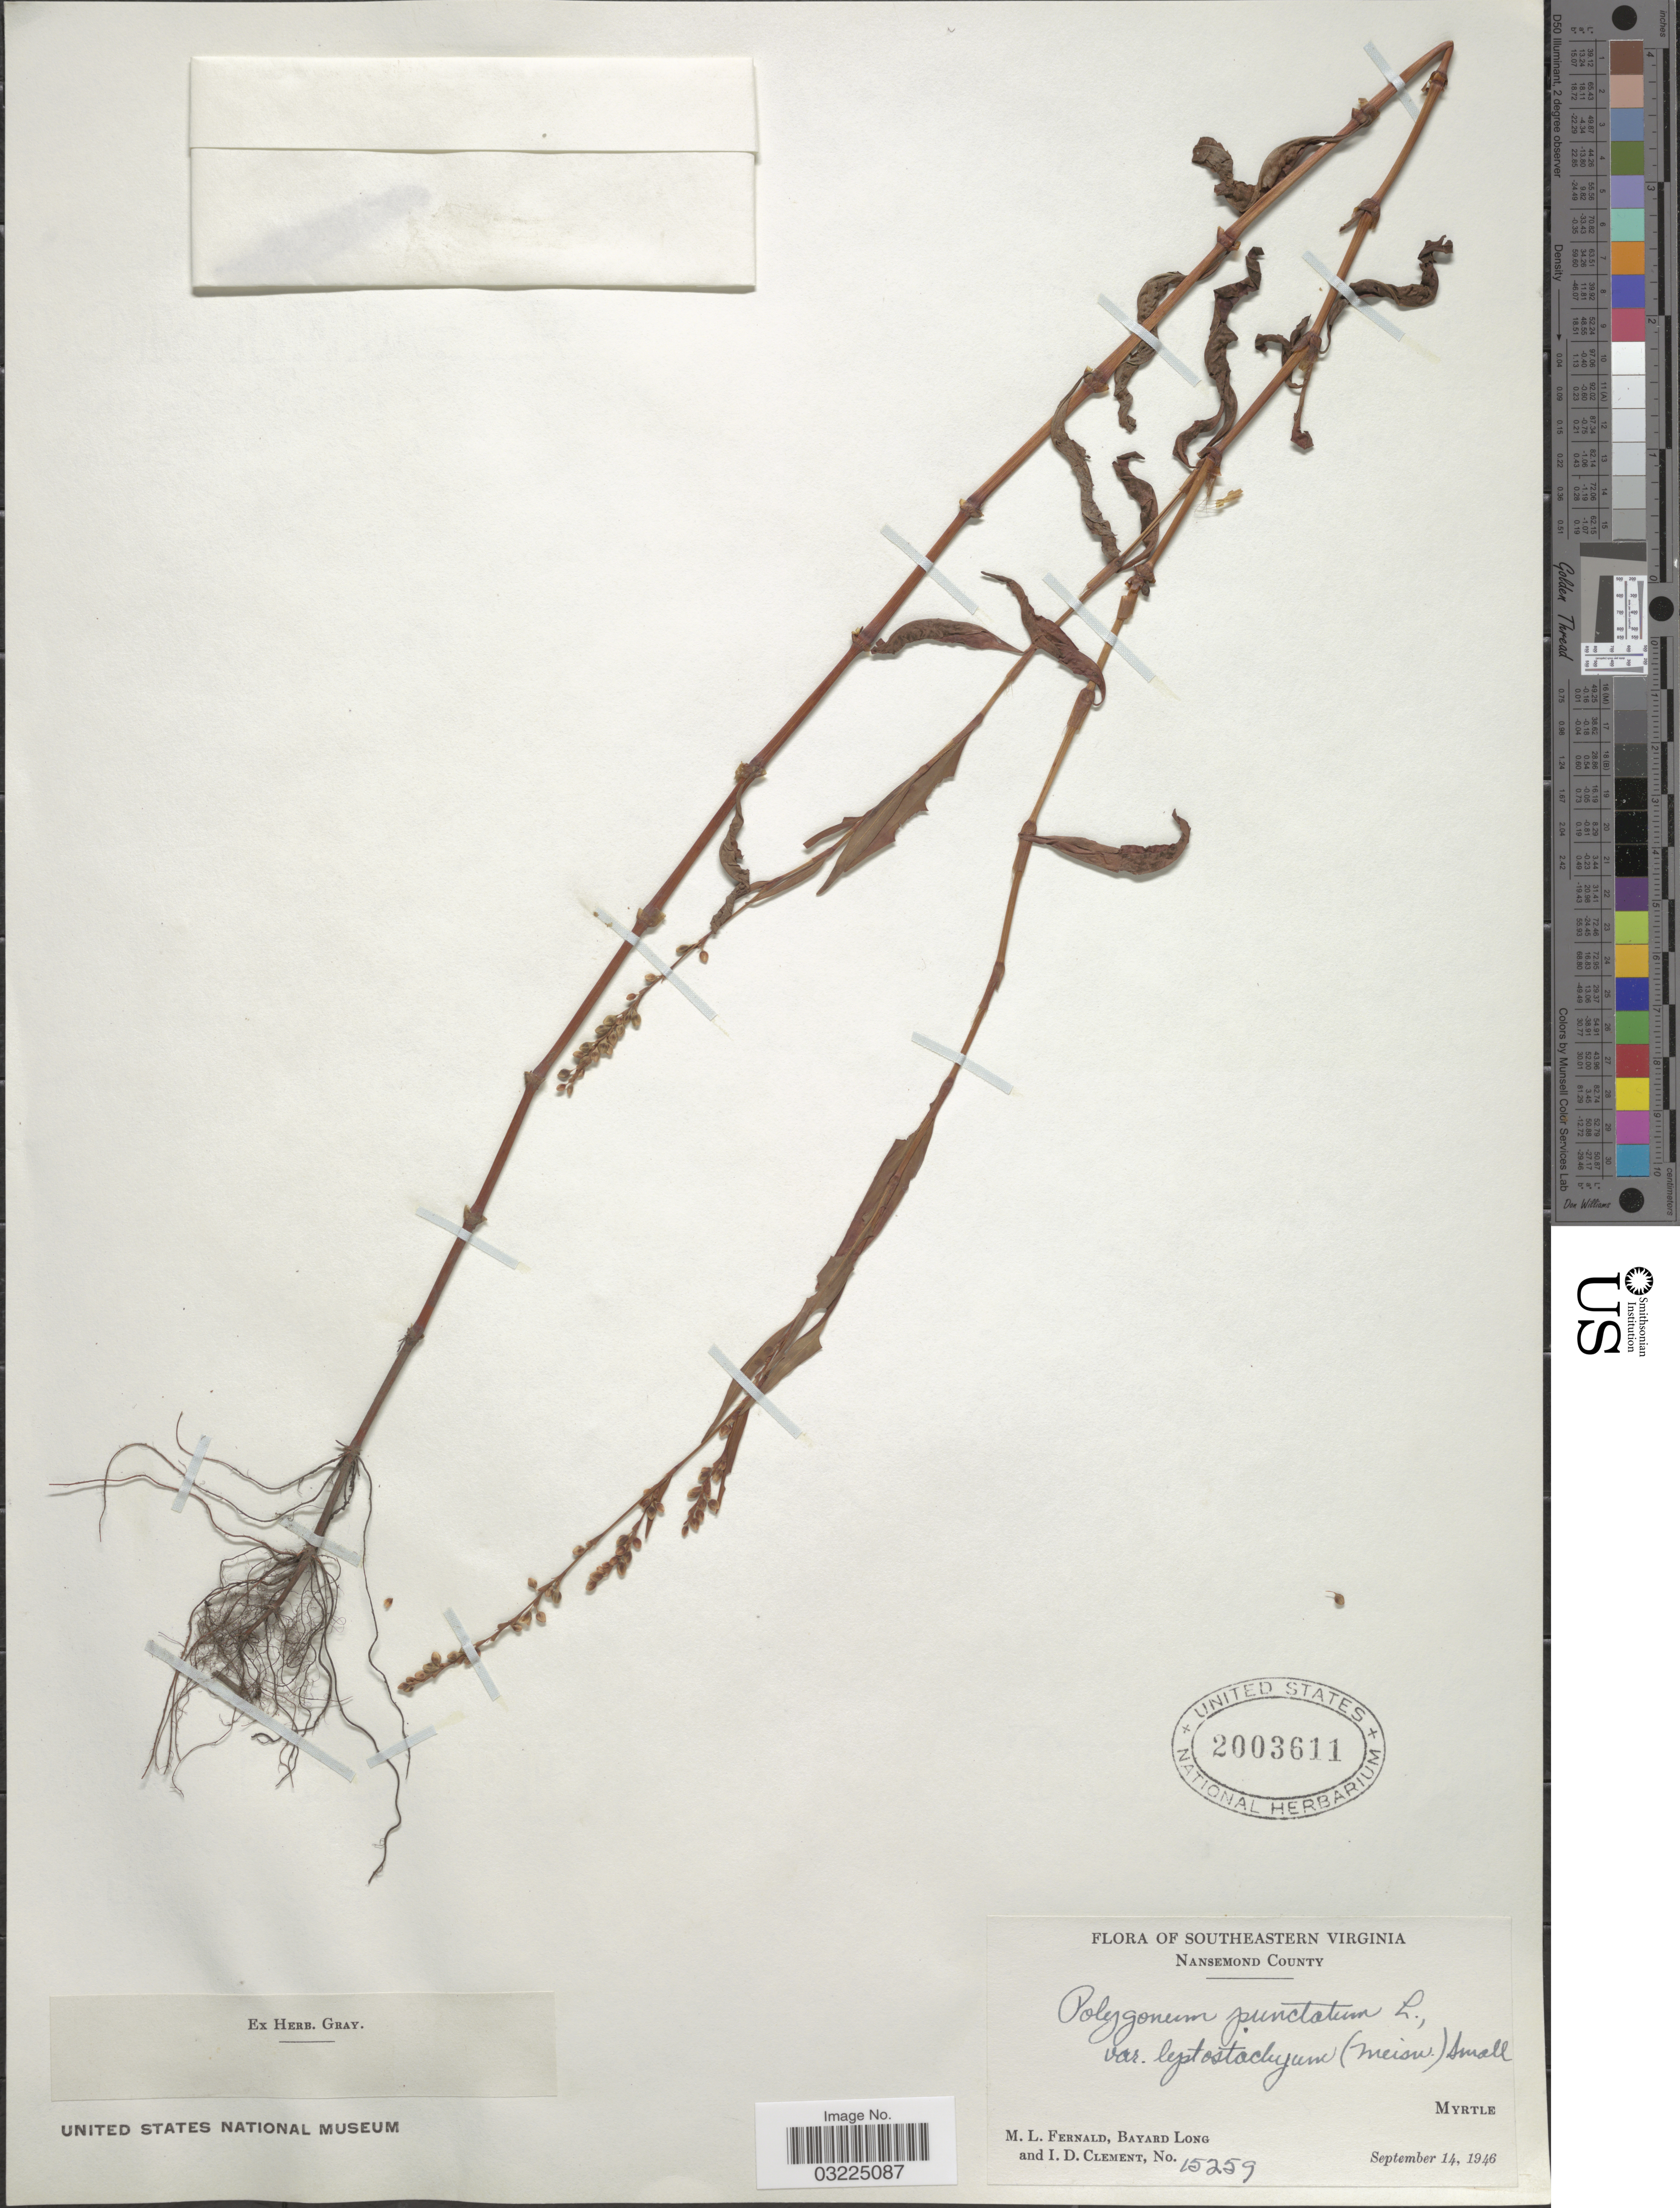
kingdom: Plantae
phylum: Tracheophyta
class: Magnoliopsida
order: Caryophyllales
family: Polygonaceae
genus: Persicaria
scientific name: Persicaria punctata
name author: (Elliott) Small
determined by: Atha, D. E.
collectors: M. L. Fernald, B. Long & I. Clement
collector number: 15259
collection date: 1946-09-14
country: United States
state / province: Virginia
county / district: City of Suffolk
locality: Southeastern Virginia, Nansemond County, Myrtle.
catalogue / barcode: US 2003611